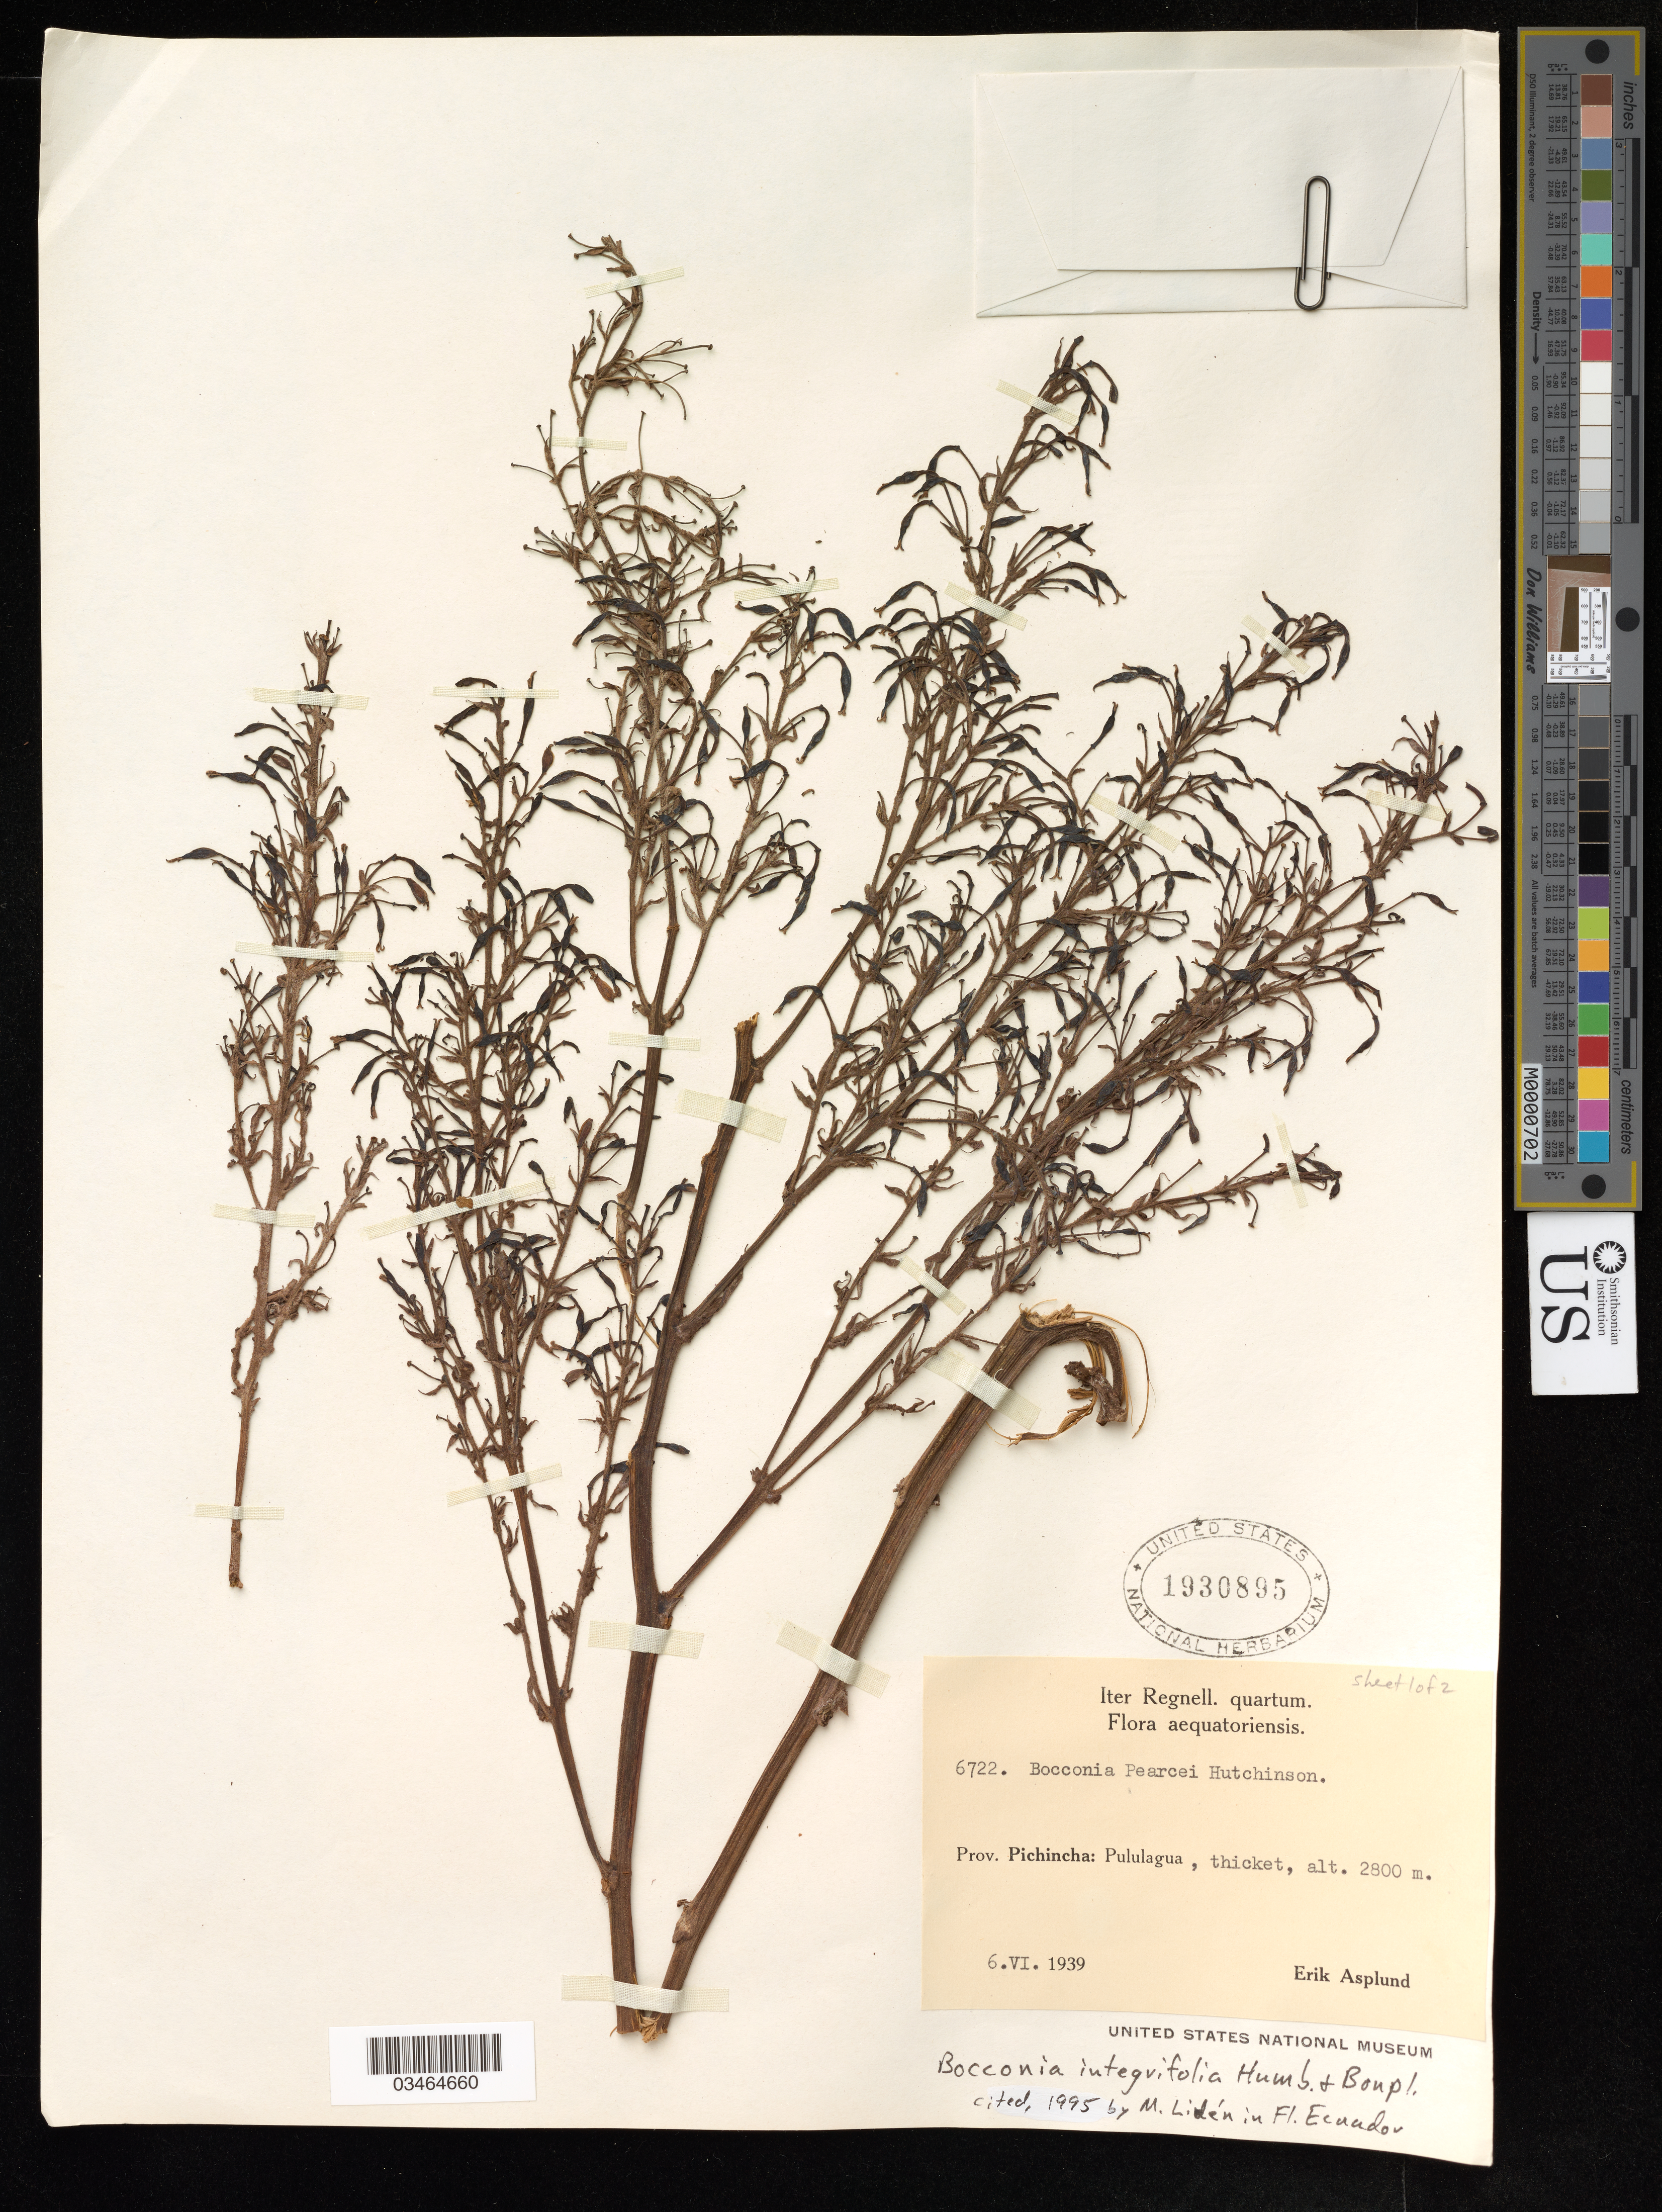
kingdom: Plantae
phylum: Tracheophyta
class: Magnoliopsida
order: Ranunculales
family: Papaveraceae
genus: Bocconia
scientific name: Bocconia integrifolia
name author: Bonpl.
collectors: E. Asplund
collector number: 6722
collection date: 1939-06-06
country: Ecuador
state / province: Pichincha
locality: Pululagua.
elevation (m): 2800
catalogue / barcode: US 1930895